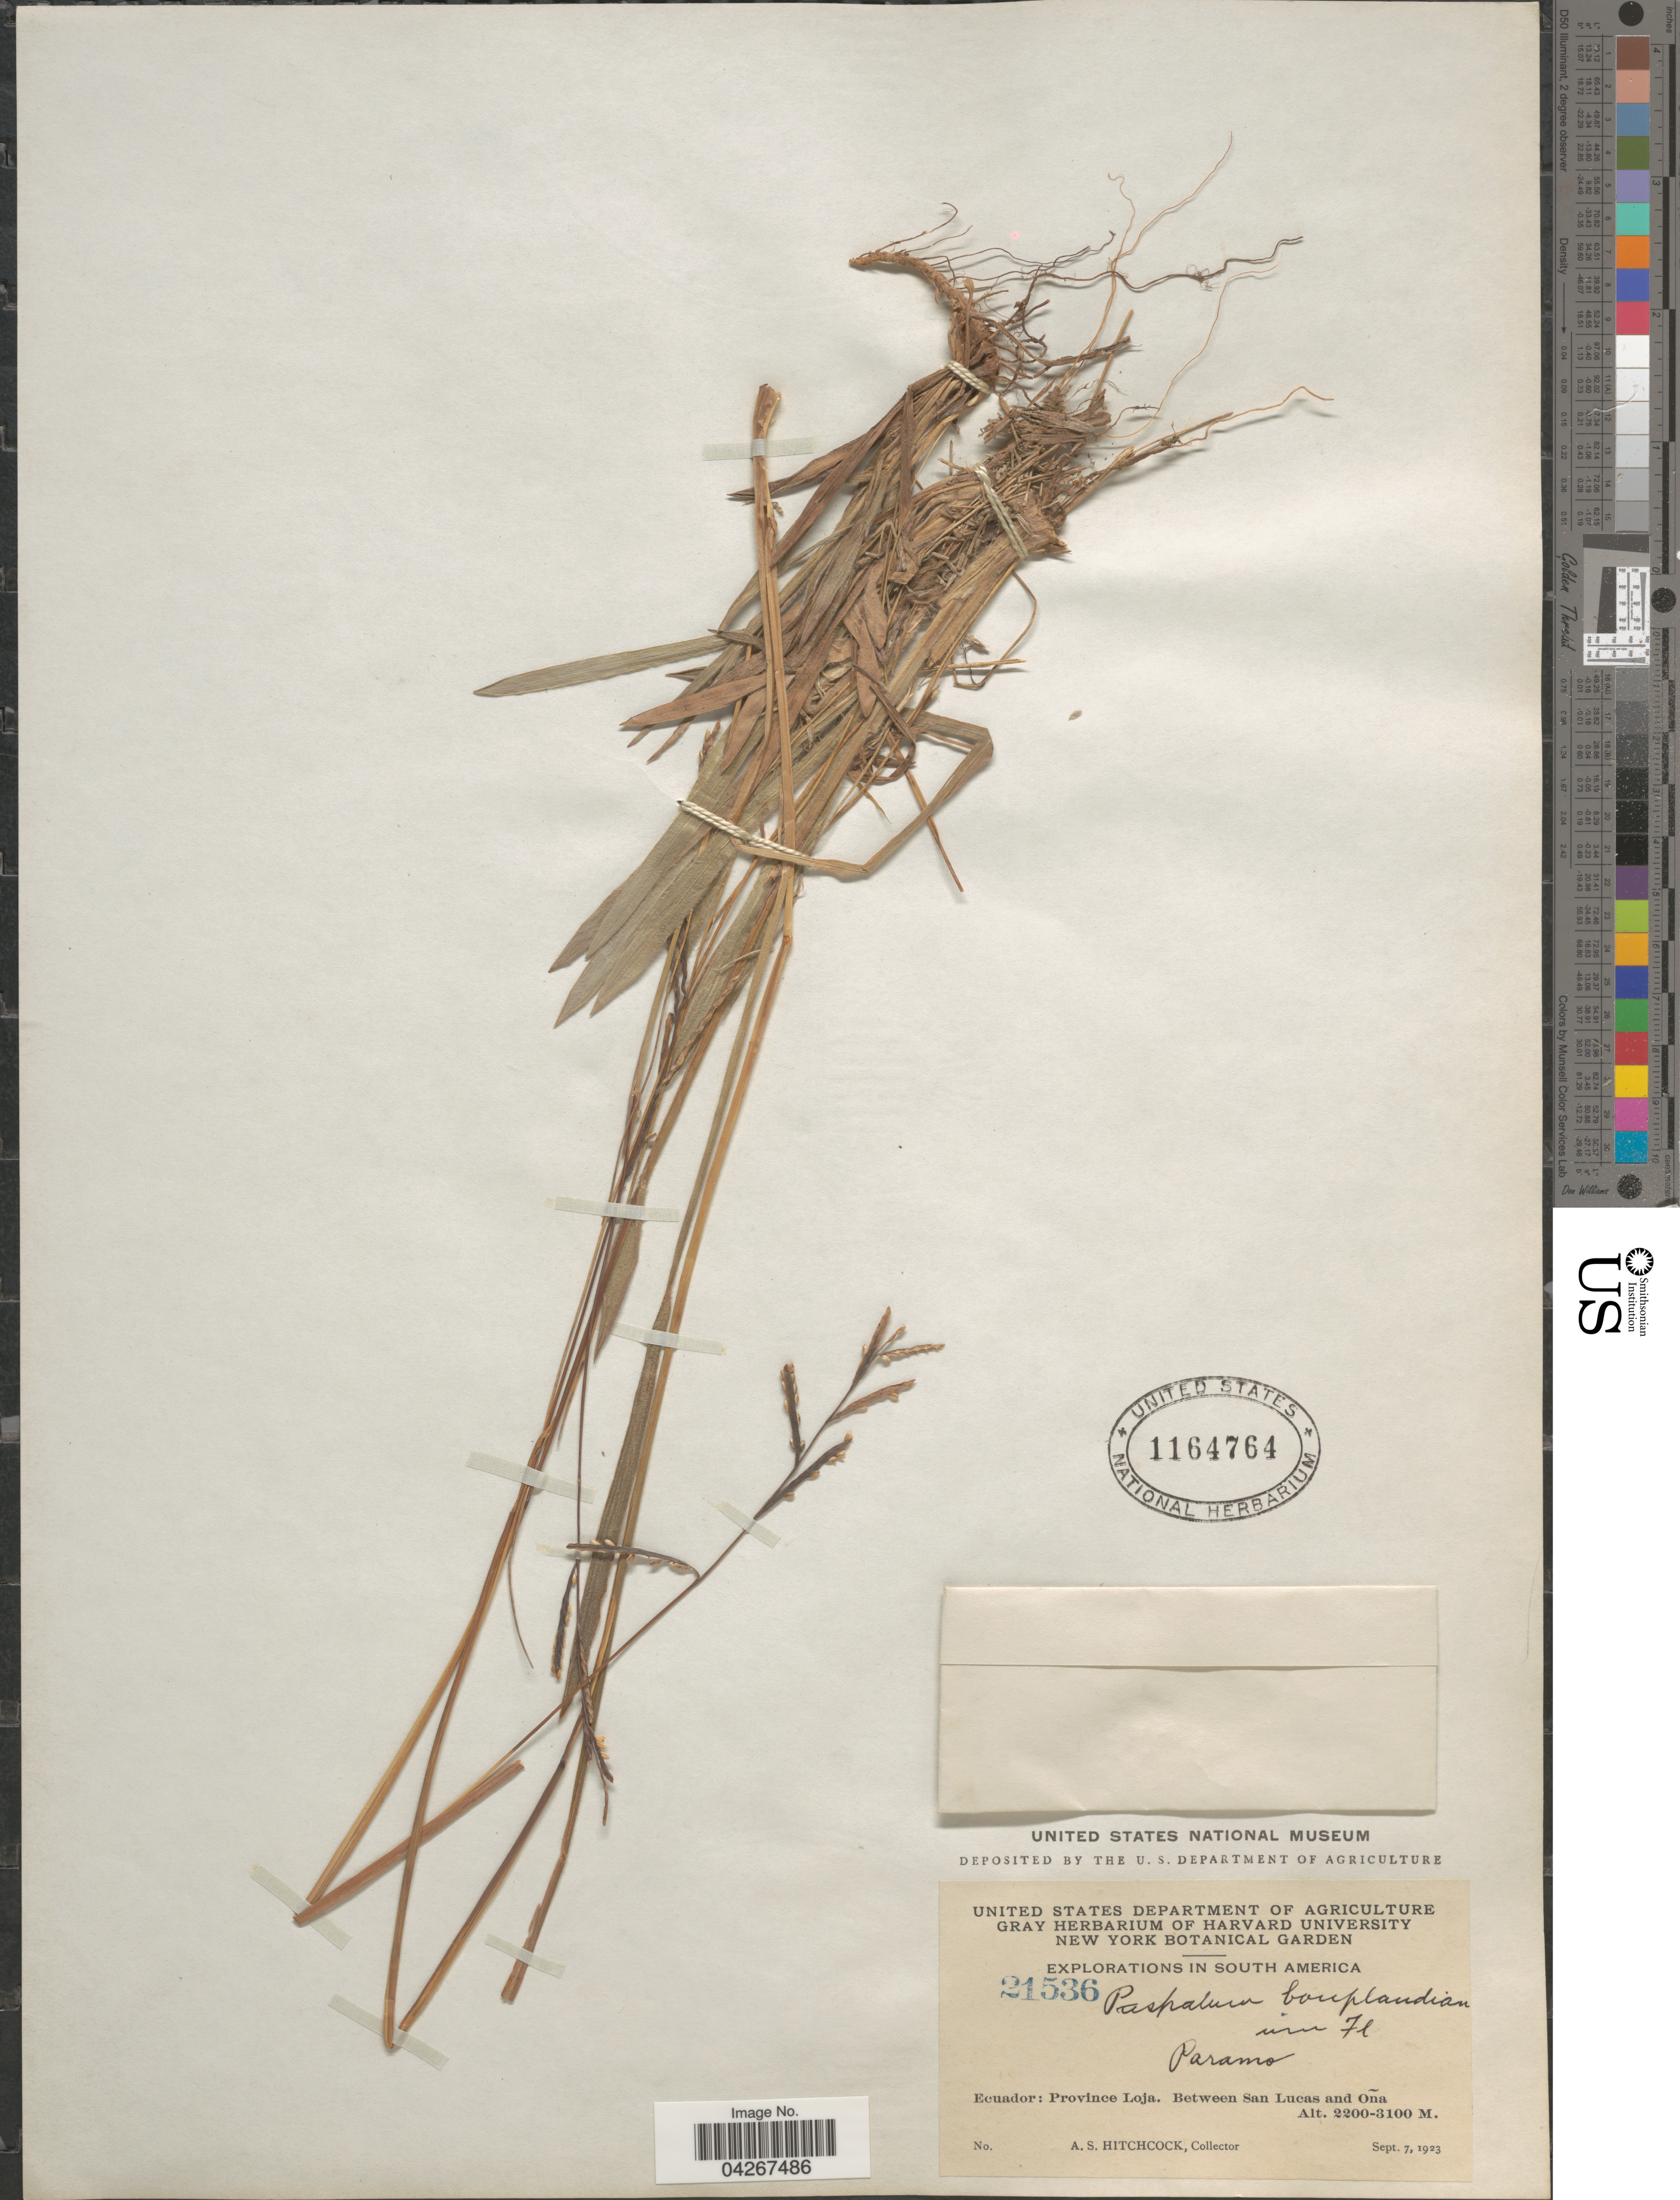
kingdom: Plantae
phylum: Tracheophyta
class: Liliopsida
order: Poales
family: Poaceae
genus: Paspalum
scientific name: Paspalum bonplandianum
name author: Flüggé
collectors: A. S. Hitchcock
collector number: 21536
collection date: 1923-09-07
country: Ecuador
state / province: Loja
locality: Explorations in South America. Paramo. Between San Lucas and Oña.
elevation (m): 2200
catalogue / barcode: US 1164764